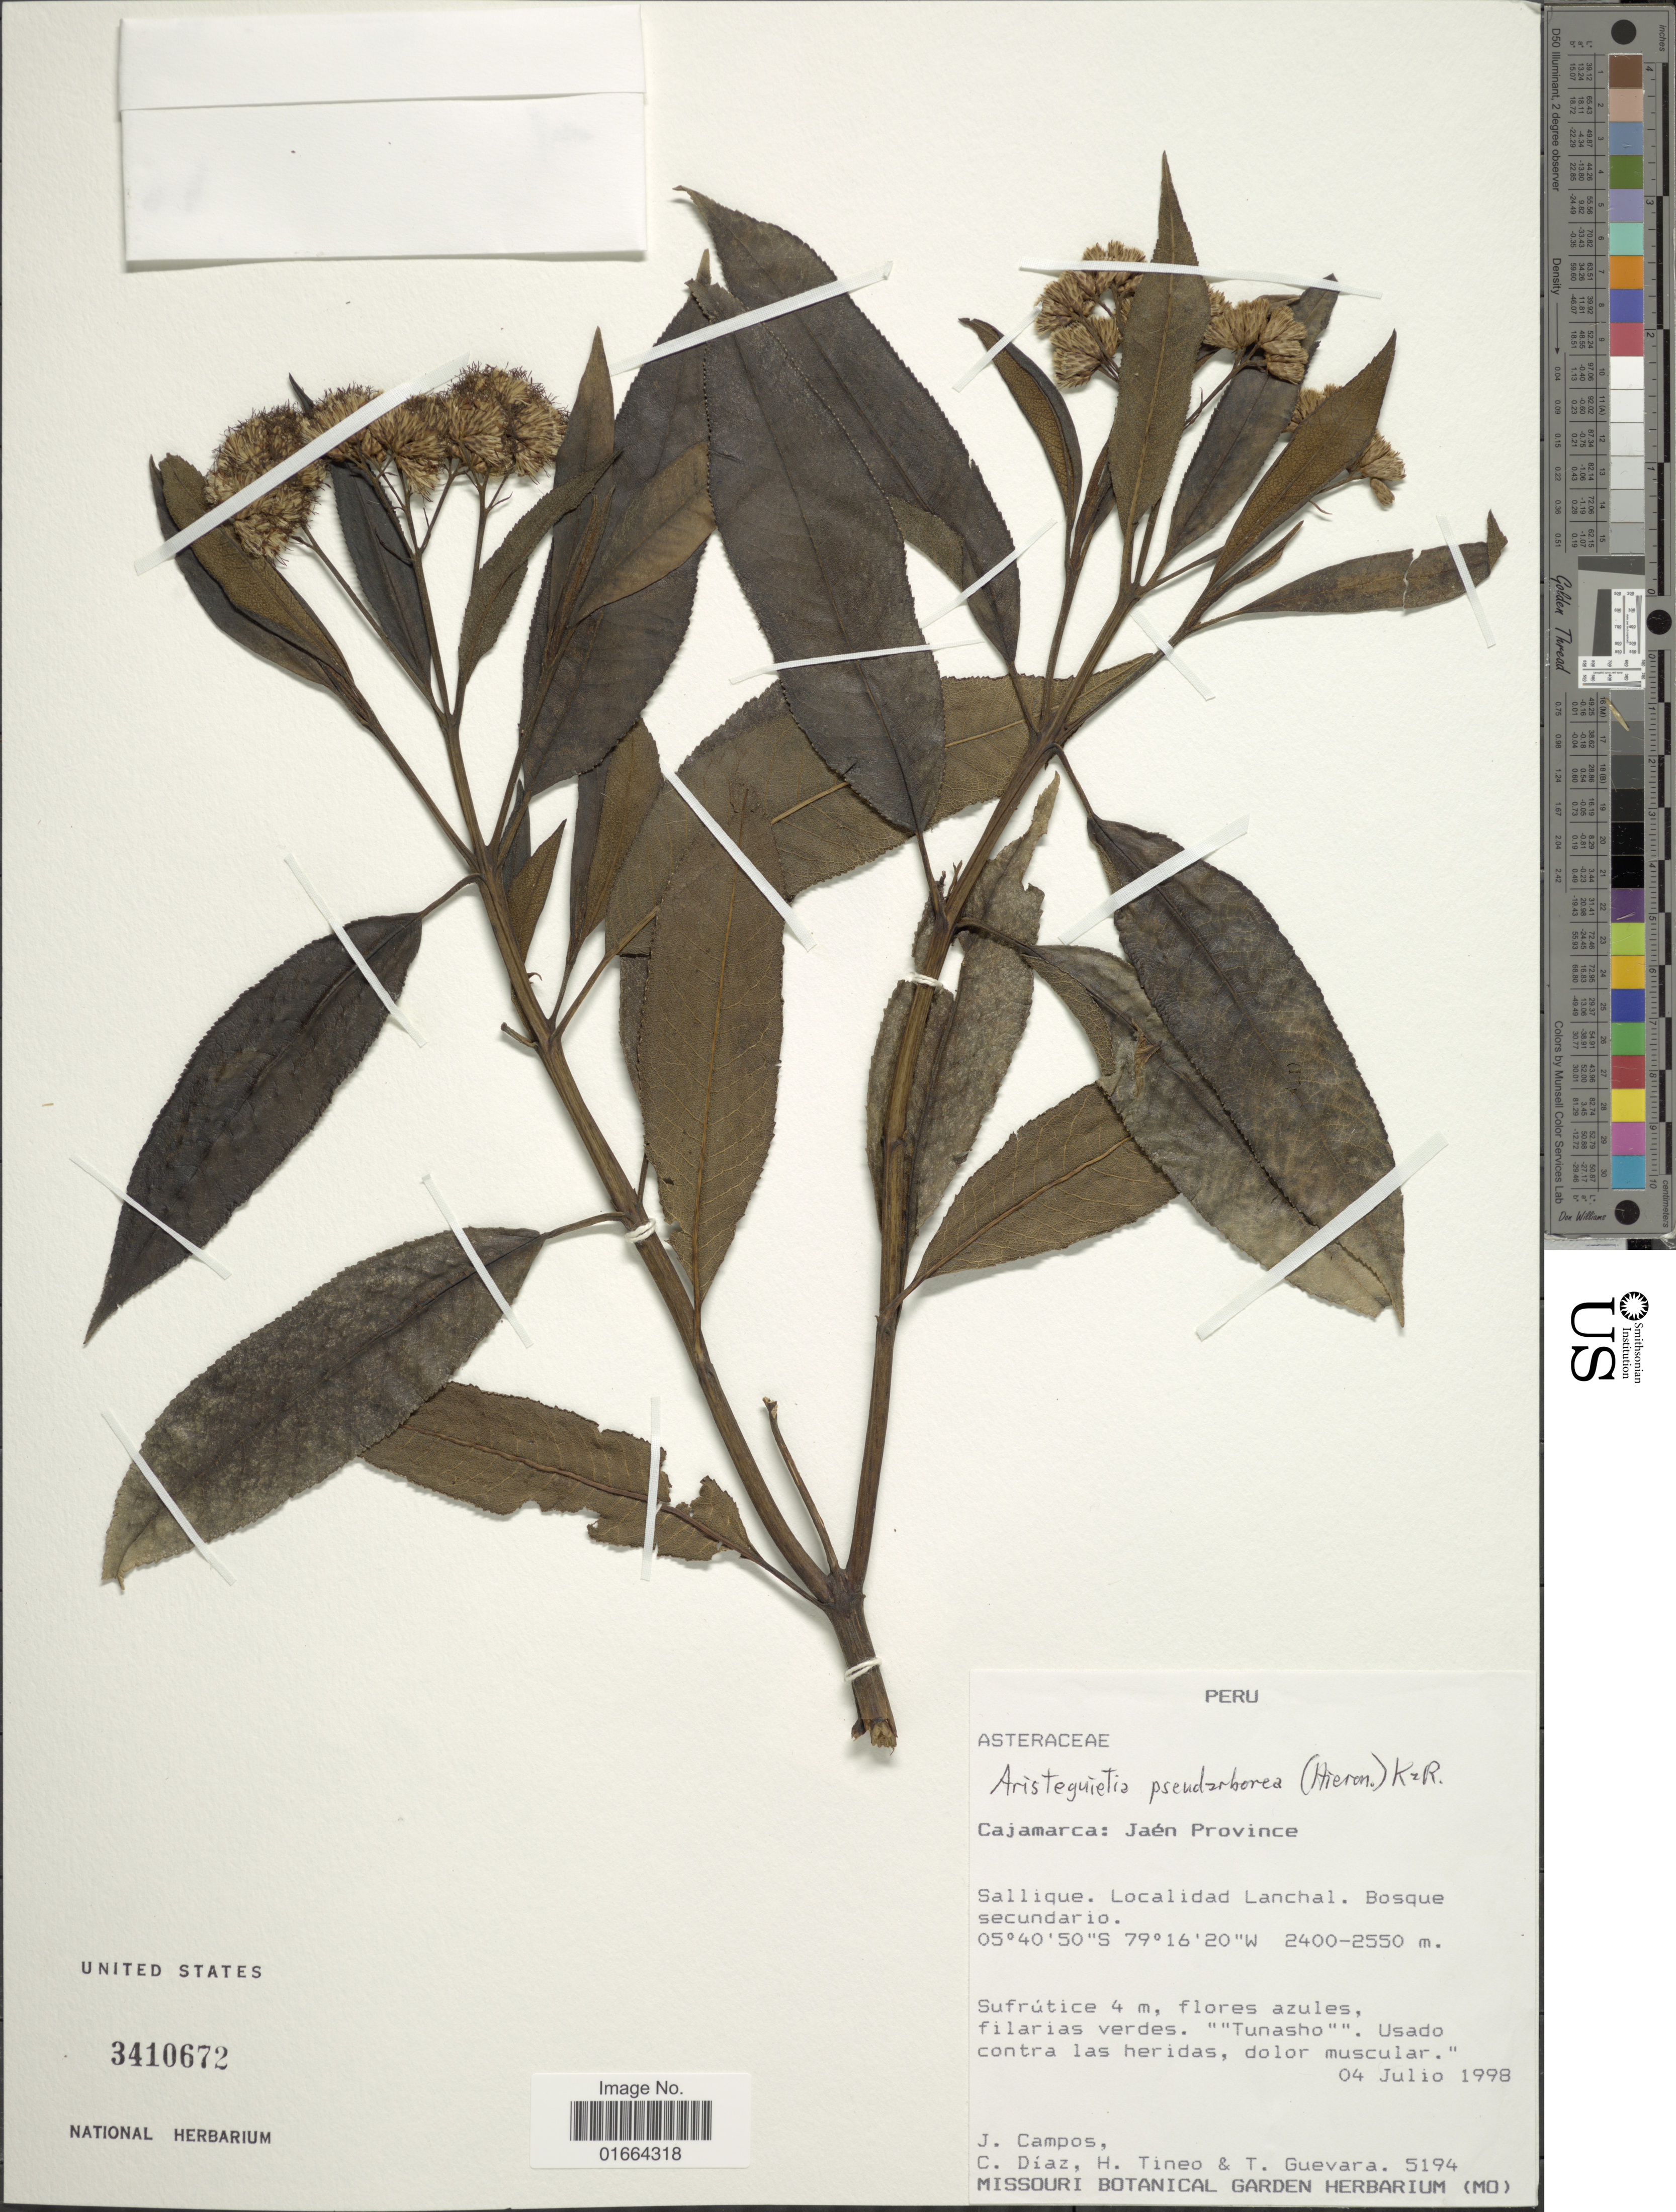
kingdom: Plantae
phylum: Tracheophyta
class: Magnoliopsida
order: Asterales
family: Asteraceae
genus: Aristeguietia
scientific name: Aristeguietia pseudarborea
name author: (Hieron.) R.M. King & H. Rob.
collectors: J. Campos, C. Díaz, H. Tineo & T. Guevara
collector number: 5194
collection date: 1998-07-04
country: Peru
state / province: Cajamarca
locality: Jaén Province. Sallique. Localidad Lanchal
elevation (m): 2400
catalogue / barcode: US 3410672